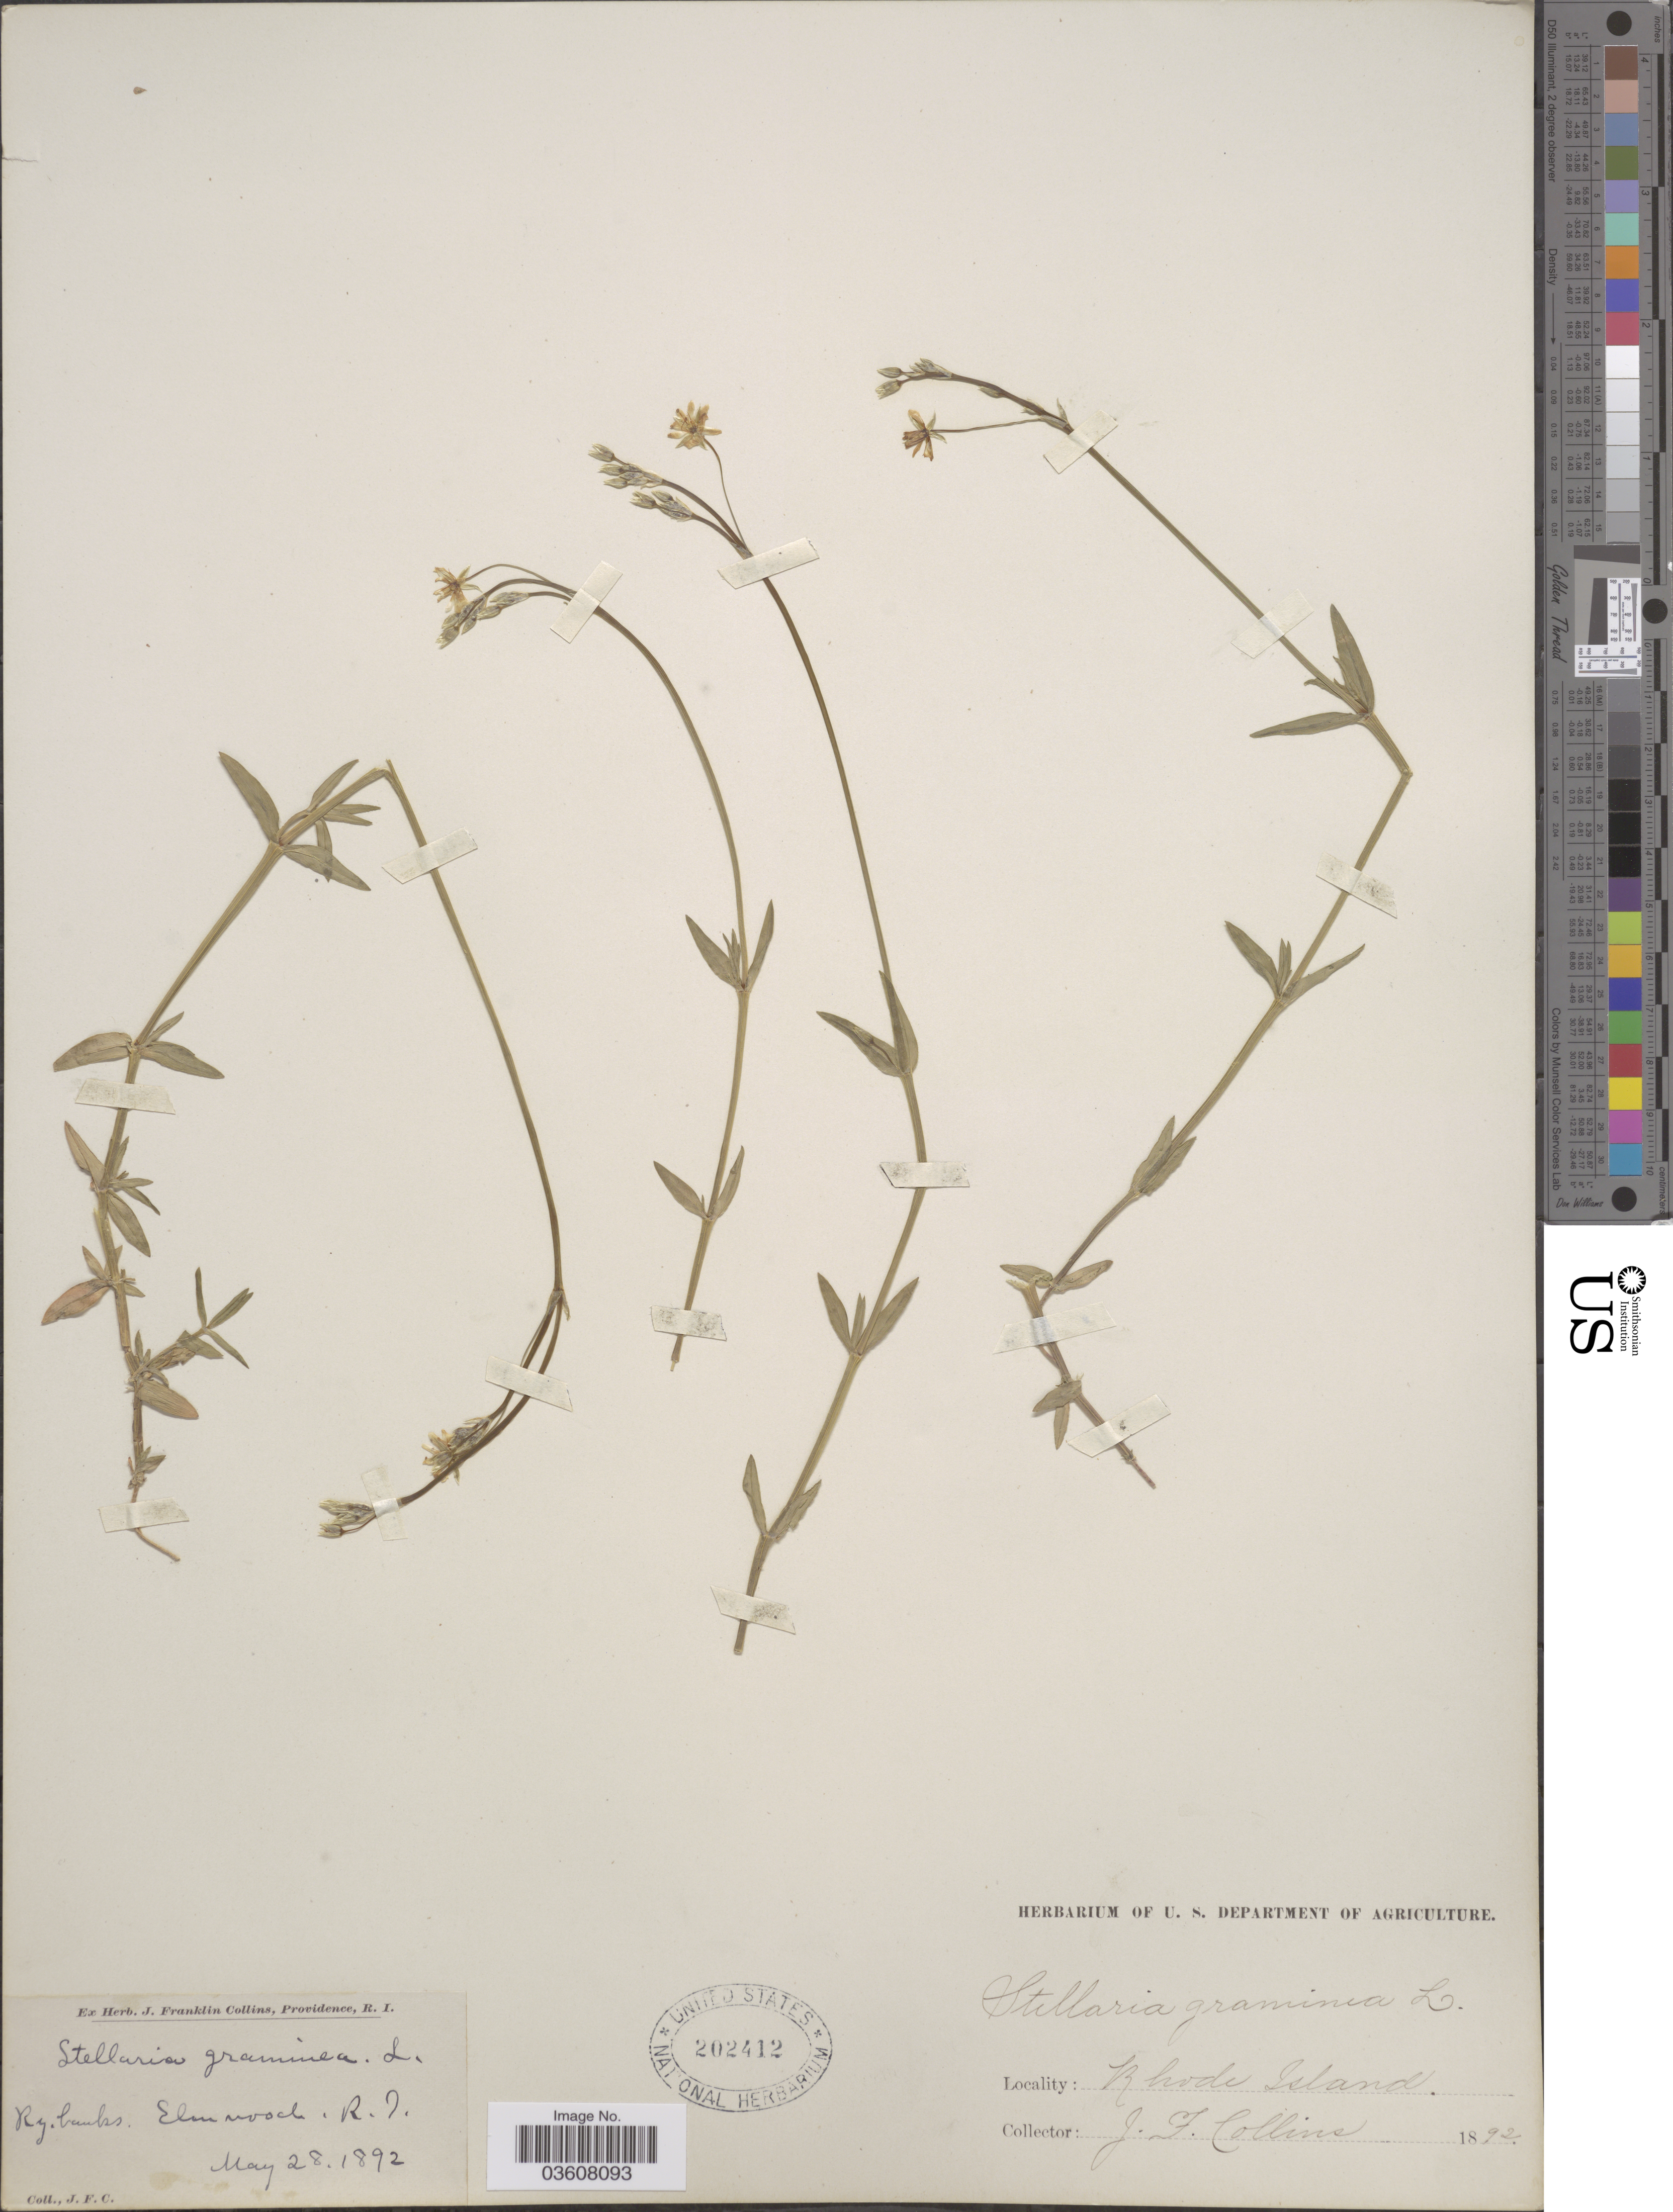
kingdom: Plantae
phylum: Tracheophyta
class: Magnoliopsida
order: Caryophyllales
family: Caryophyllaceae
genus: Stellaria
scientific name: Stellaria graminea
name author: L.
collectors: J. Collins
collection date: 1892-05-28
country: United States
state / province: Rhode Island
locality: Elmwood.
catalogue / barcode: US 202412